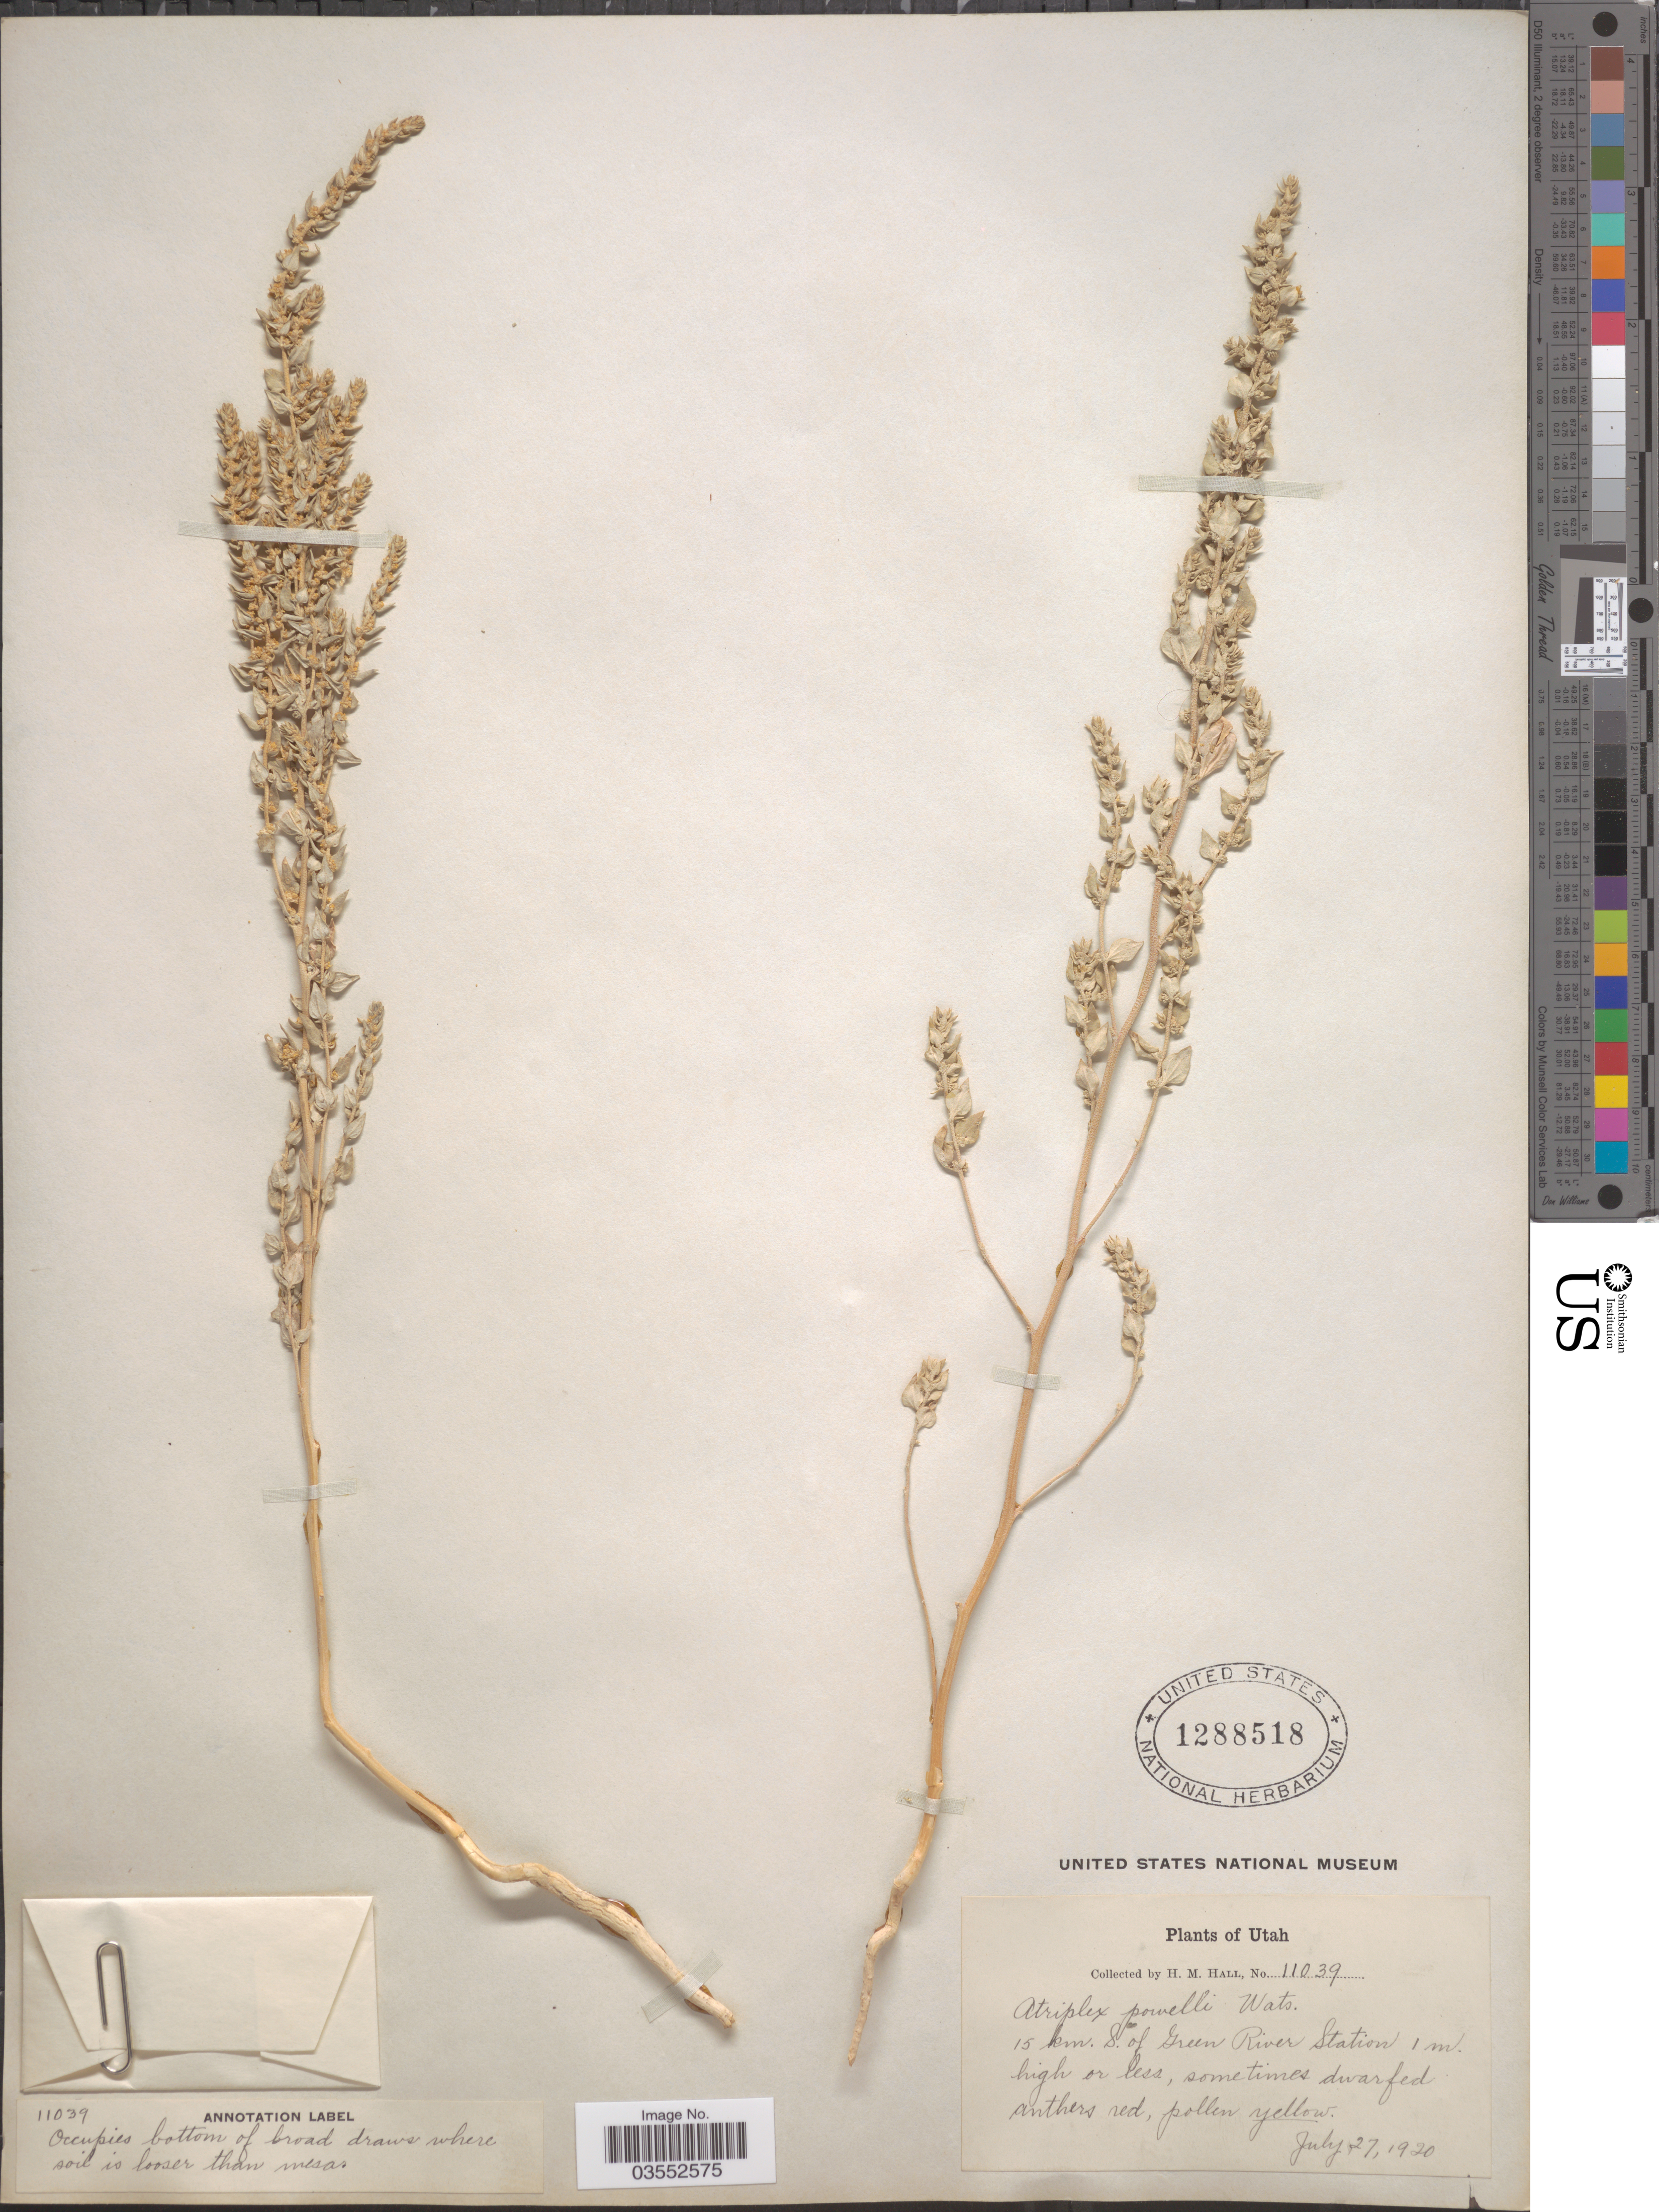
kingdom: Plantae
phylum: Tracheophyta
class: Magnoliopsida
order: Caryophyllales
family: Amaranthaceae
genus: Atriplex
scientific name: Atriplex powellii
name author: S. Watson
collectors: H. M. Hall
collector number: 11039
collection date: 1920-07-27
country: United States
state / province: Utah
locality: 15 km. S. of Green River Station.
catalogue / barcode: US 1288518